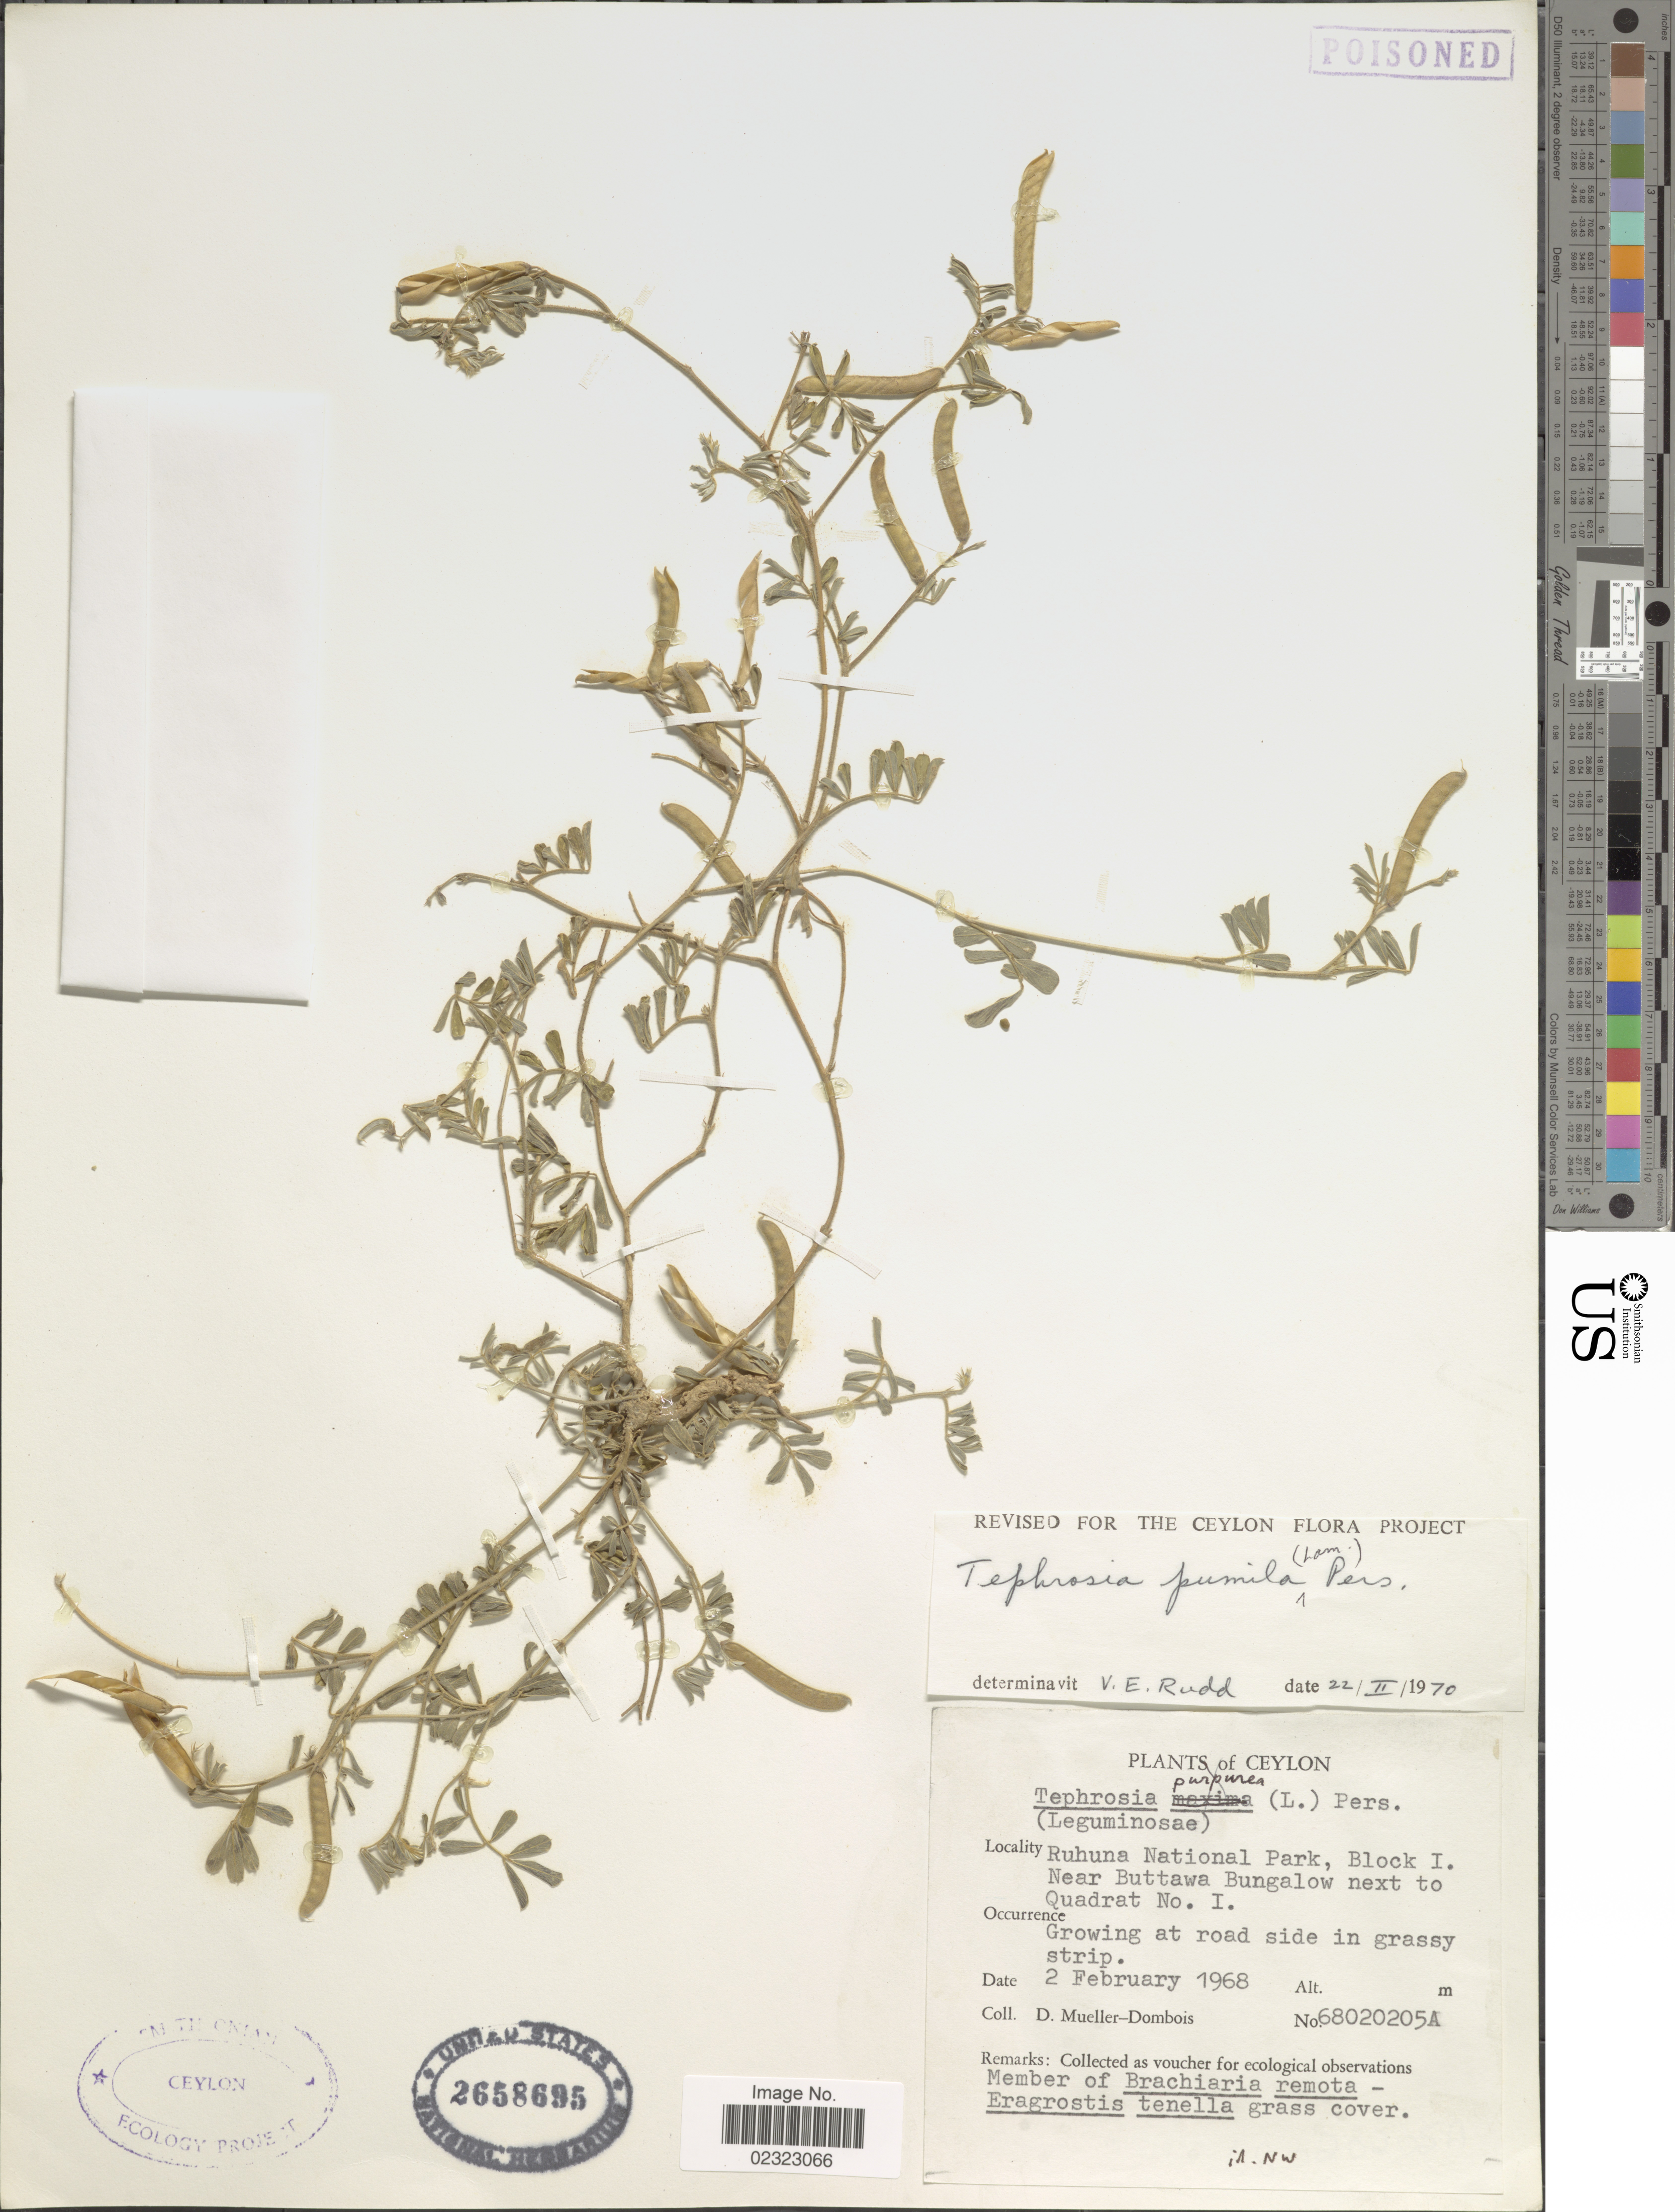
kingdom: Plantae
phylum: Tracheophyta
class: Magnoliopsida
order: Fabales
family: Fabaceae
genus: Tephrosia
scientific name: Tephrosia pumila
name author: (Lam.) Pers.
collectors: D. Mueller-Dombois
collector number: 68020205A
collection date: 1968-02-02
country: Sri Lanka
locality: Ceylon. Ruhuna National Park, Block I. Near Buttawa Bungalow next to Quadrat No. I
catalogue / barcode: US 2658695